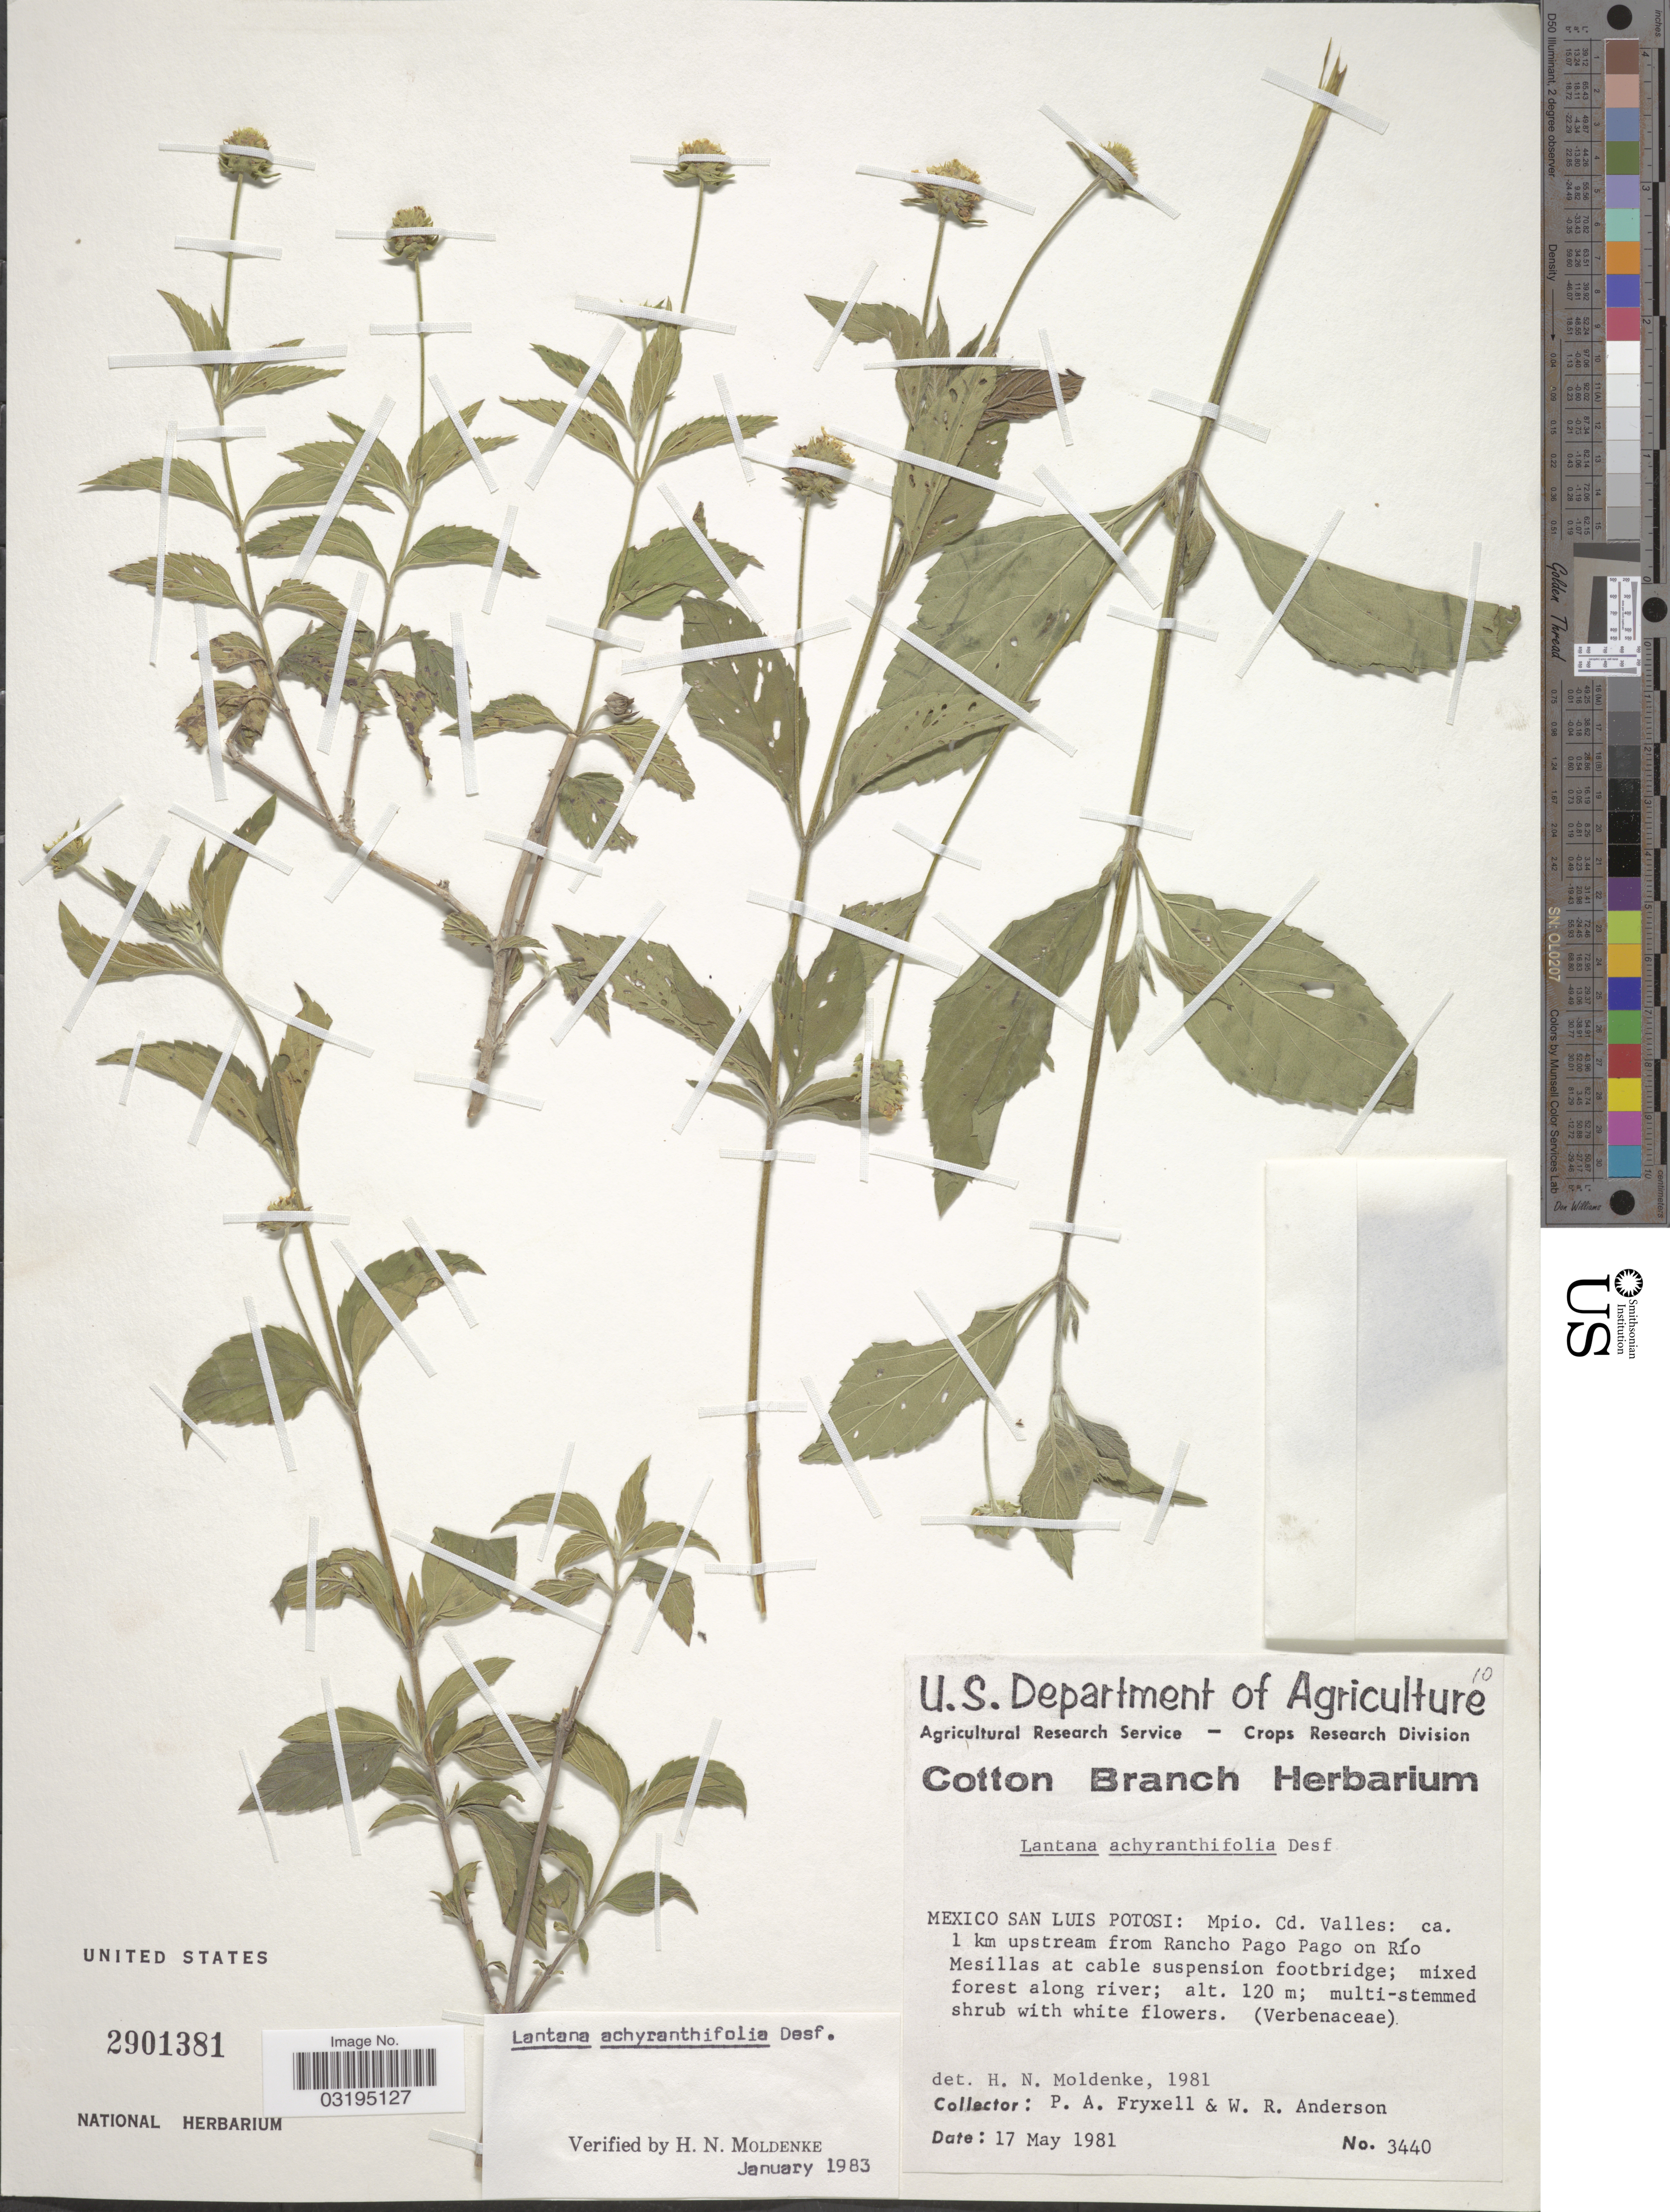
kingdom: Plantae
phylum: Tracheophyta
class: Magnoliopsida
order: Lamiales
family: Verbenaceae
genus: Lantana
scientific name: Lantana achyranthifolia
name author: Desf.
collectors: P. A. Fryxell & W. Anderson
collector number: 3440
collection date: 1981-05-17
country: Mexico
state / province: San Luis Potosí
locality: Mpio. Cd. Valles: ca. 1 km upstream from Rancho Pago Pago on Río Mesillas at cable suspension footbridge.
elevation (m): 120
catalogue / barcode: US 2901381